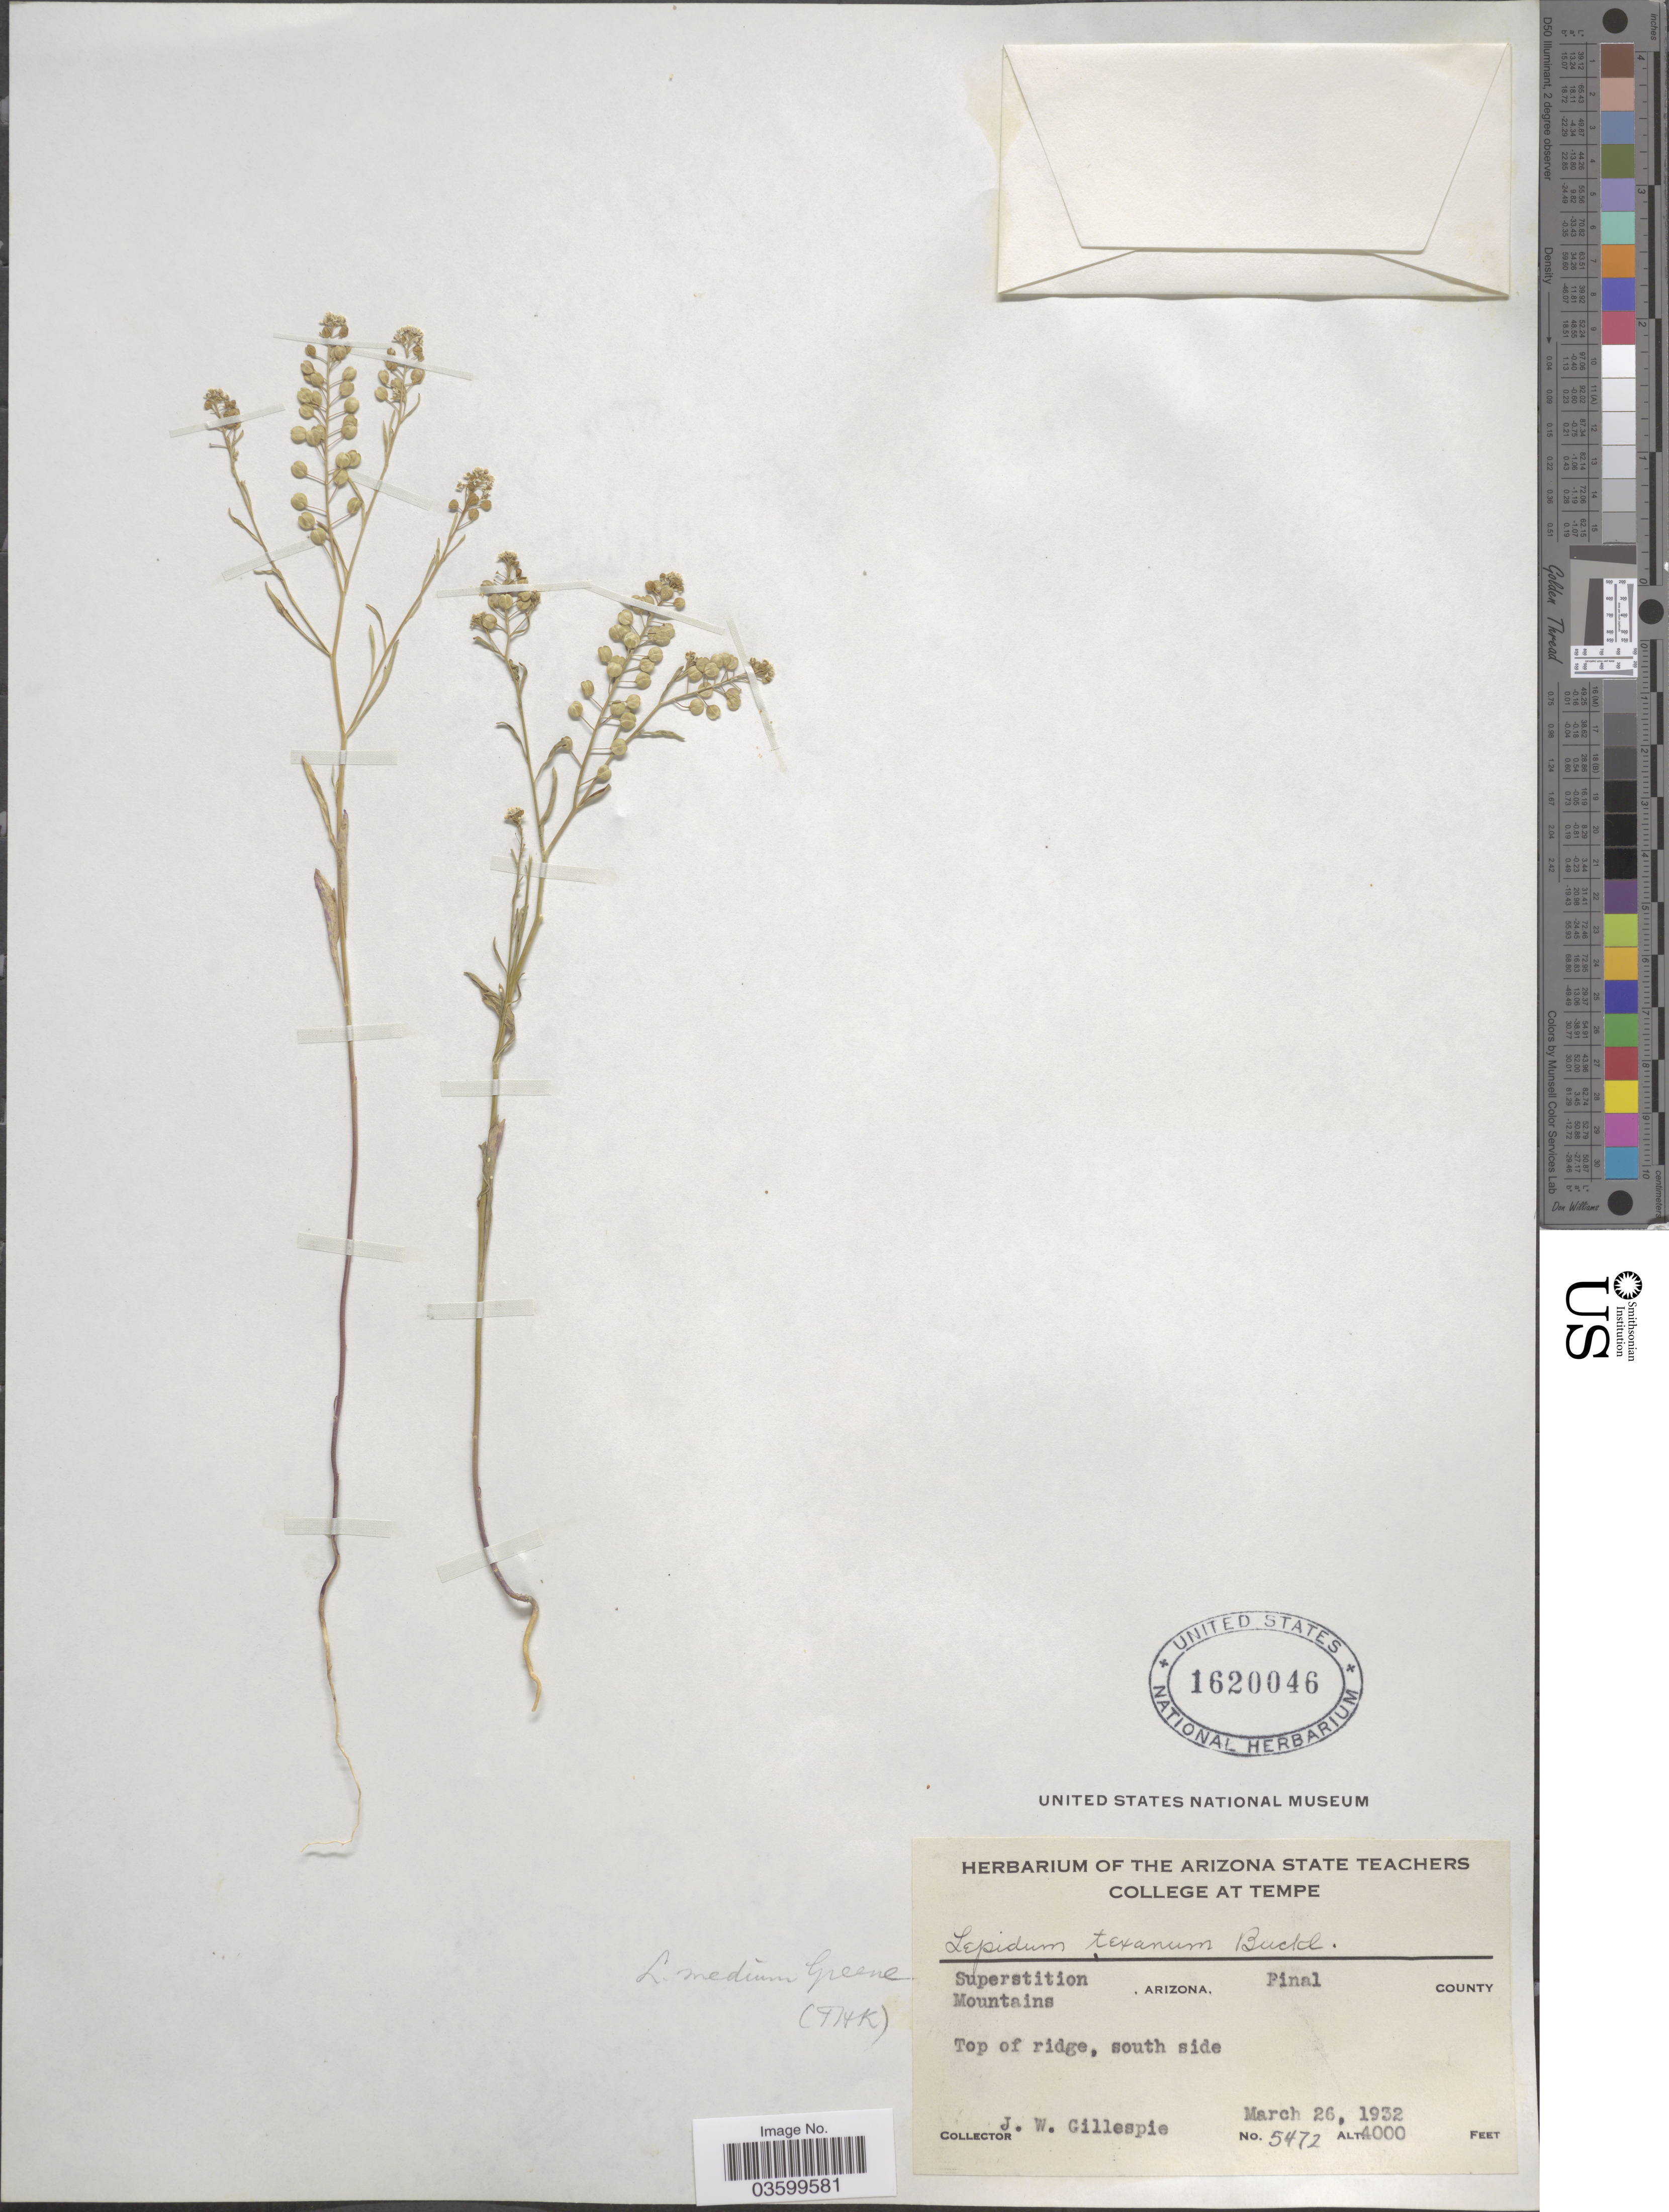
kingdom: Plantae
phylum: Tracheophyta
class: Magnoliopsida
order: Brassicales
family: Brassicaceae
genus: Lepidium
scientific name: Lepidium virginicum var. pubescens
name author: (Greene) C.L. Hitchc.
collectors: J. W. Gillespie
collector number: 5472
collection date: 1932-03-26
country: United States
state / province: Arizona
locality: Superstition Mountains. Pinal County. Top of ridge, south side.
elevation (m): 1219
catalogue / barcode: US 1620046